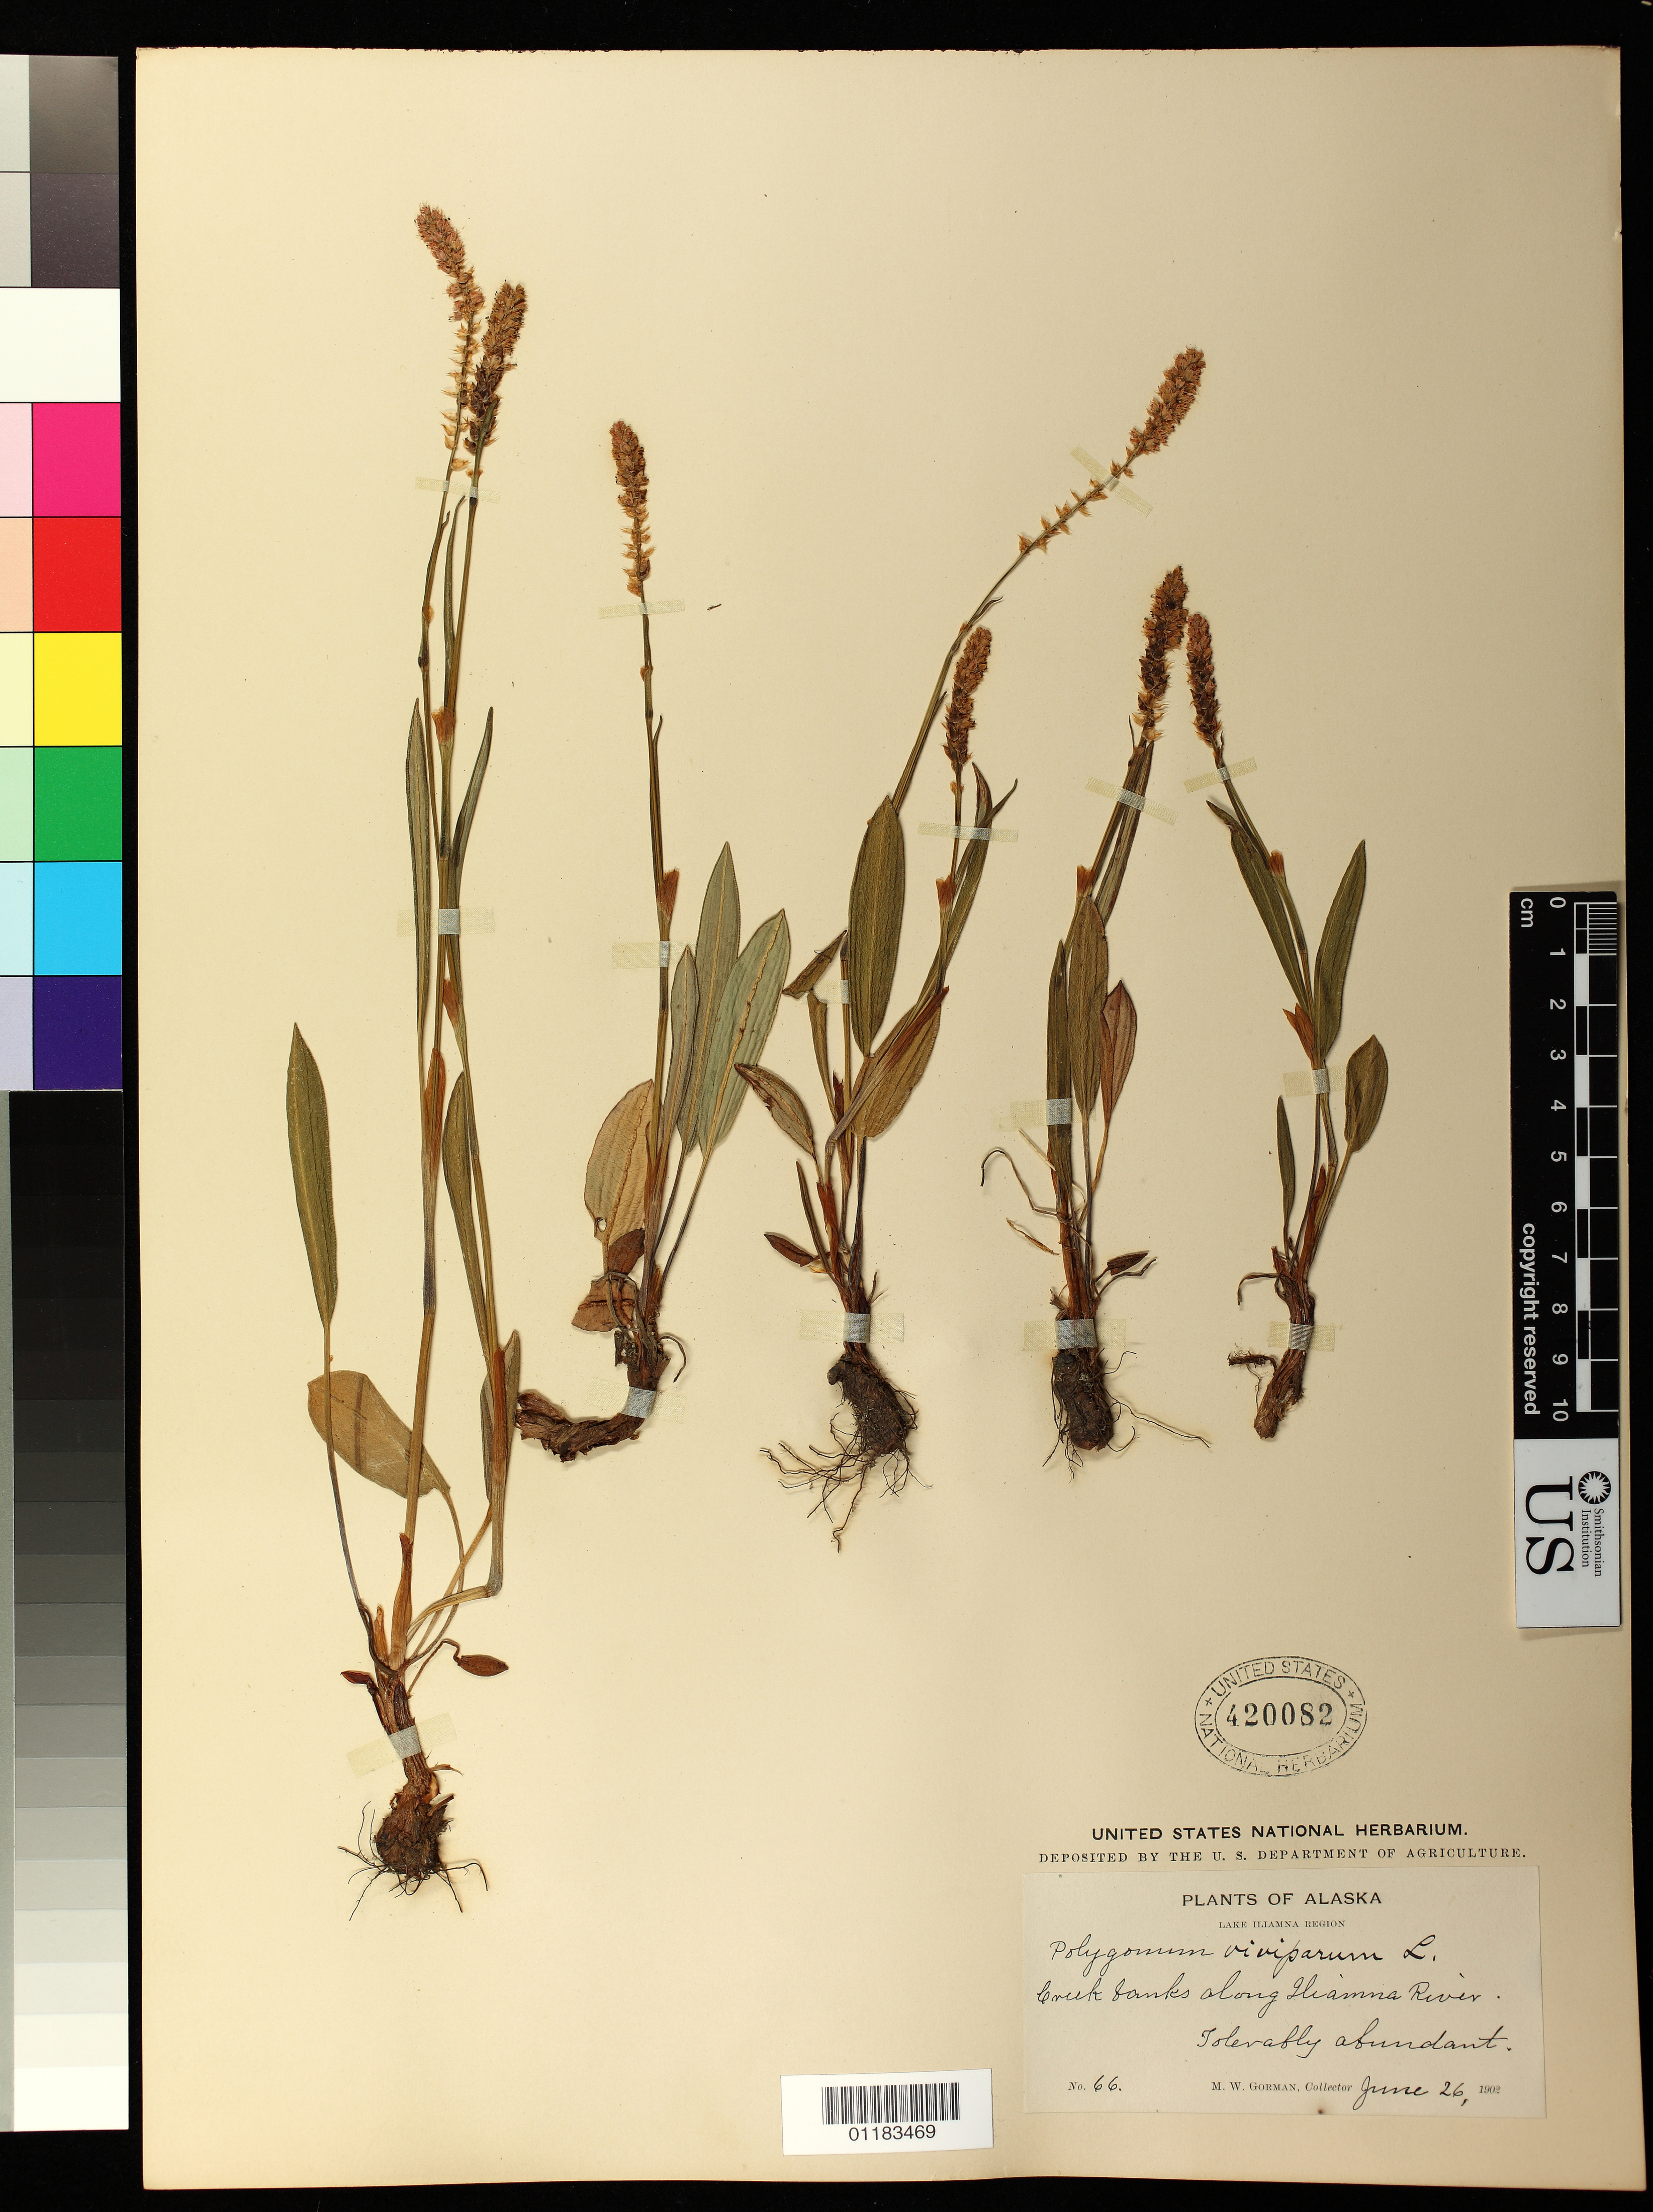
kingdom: Plantae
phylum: Tracheophyta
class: Magnoliopsida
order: Caryophyllales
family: Polygonaceae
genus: Bistorta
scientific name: Bistorta vivipara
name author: (L.) Delarbre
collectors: M. W. Gorman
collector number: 66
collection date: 1902-06-26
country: United States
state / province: Alaska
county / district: Lake and Peninsula Borough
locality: Creek banks along Iliamna River.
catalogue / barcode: US 420082